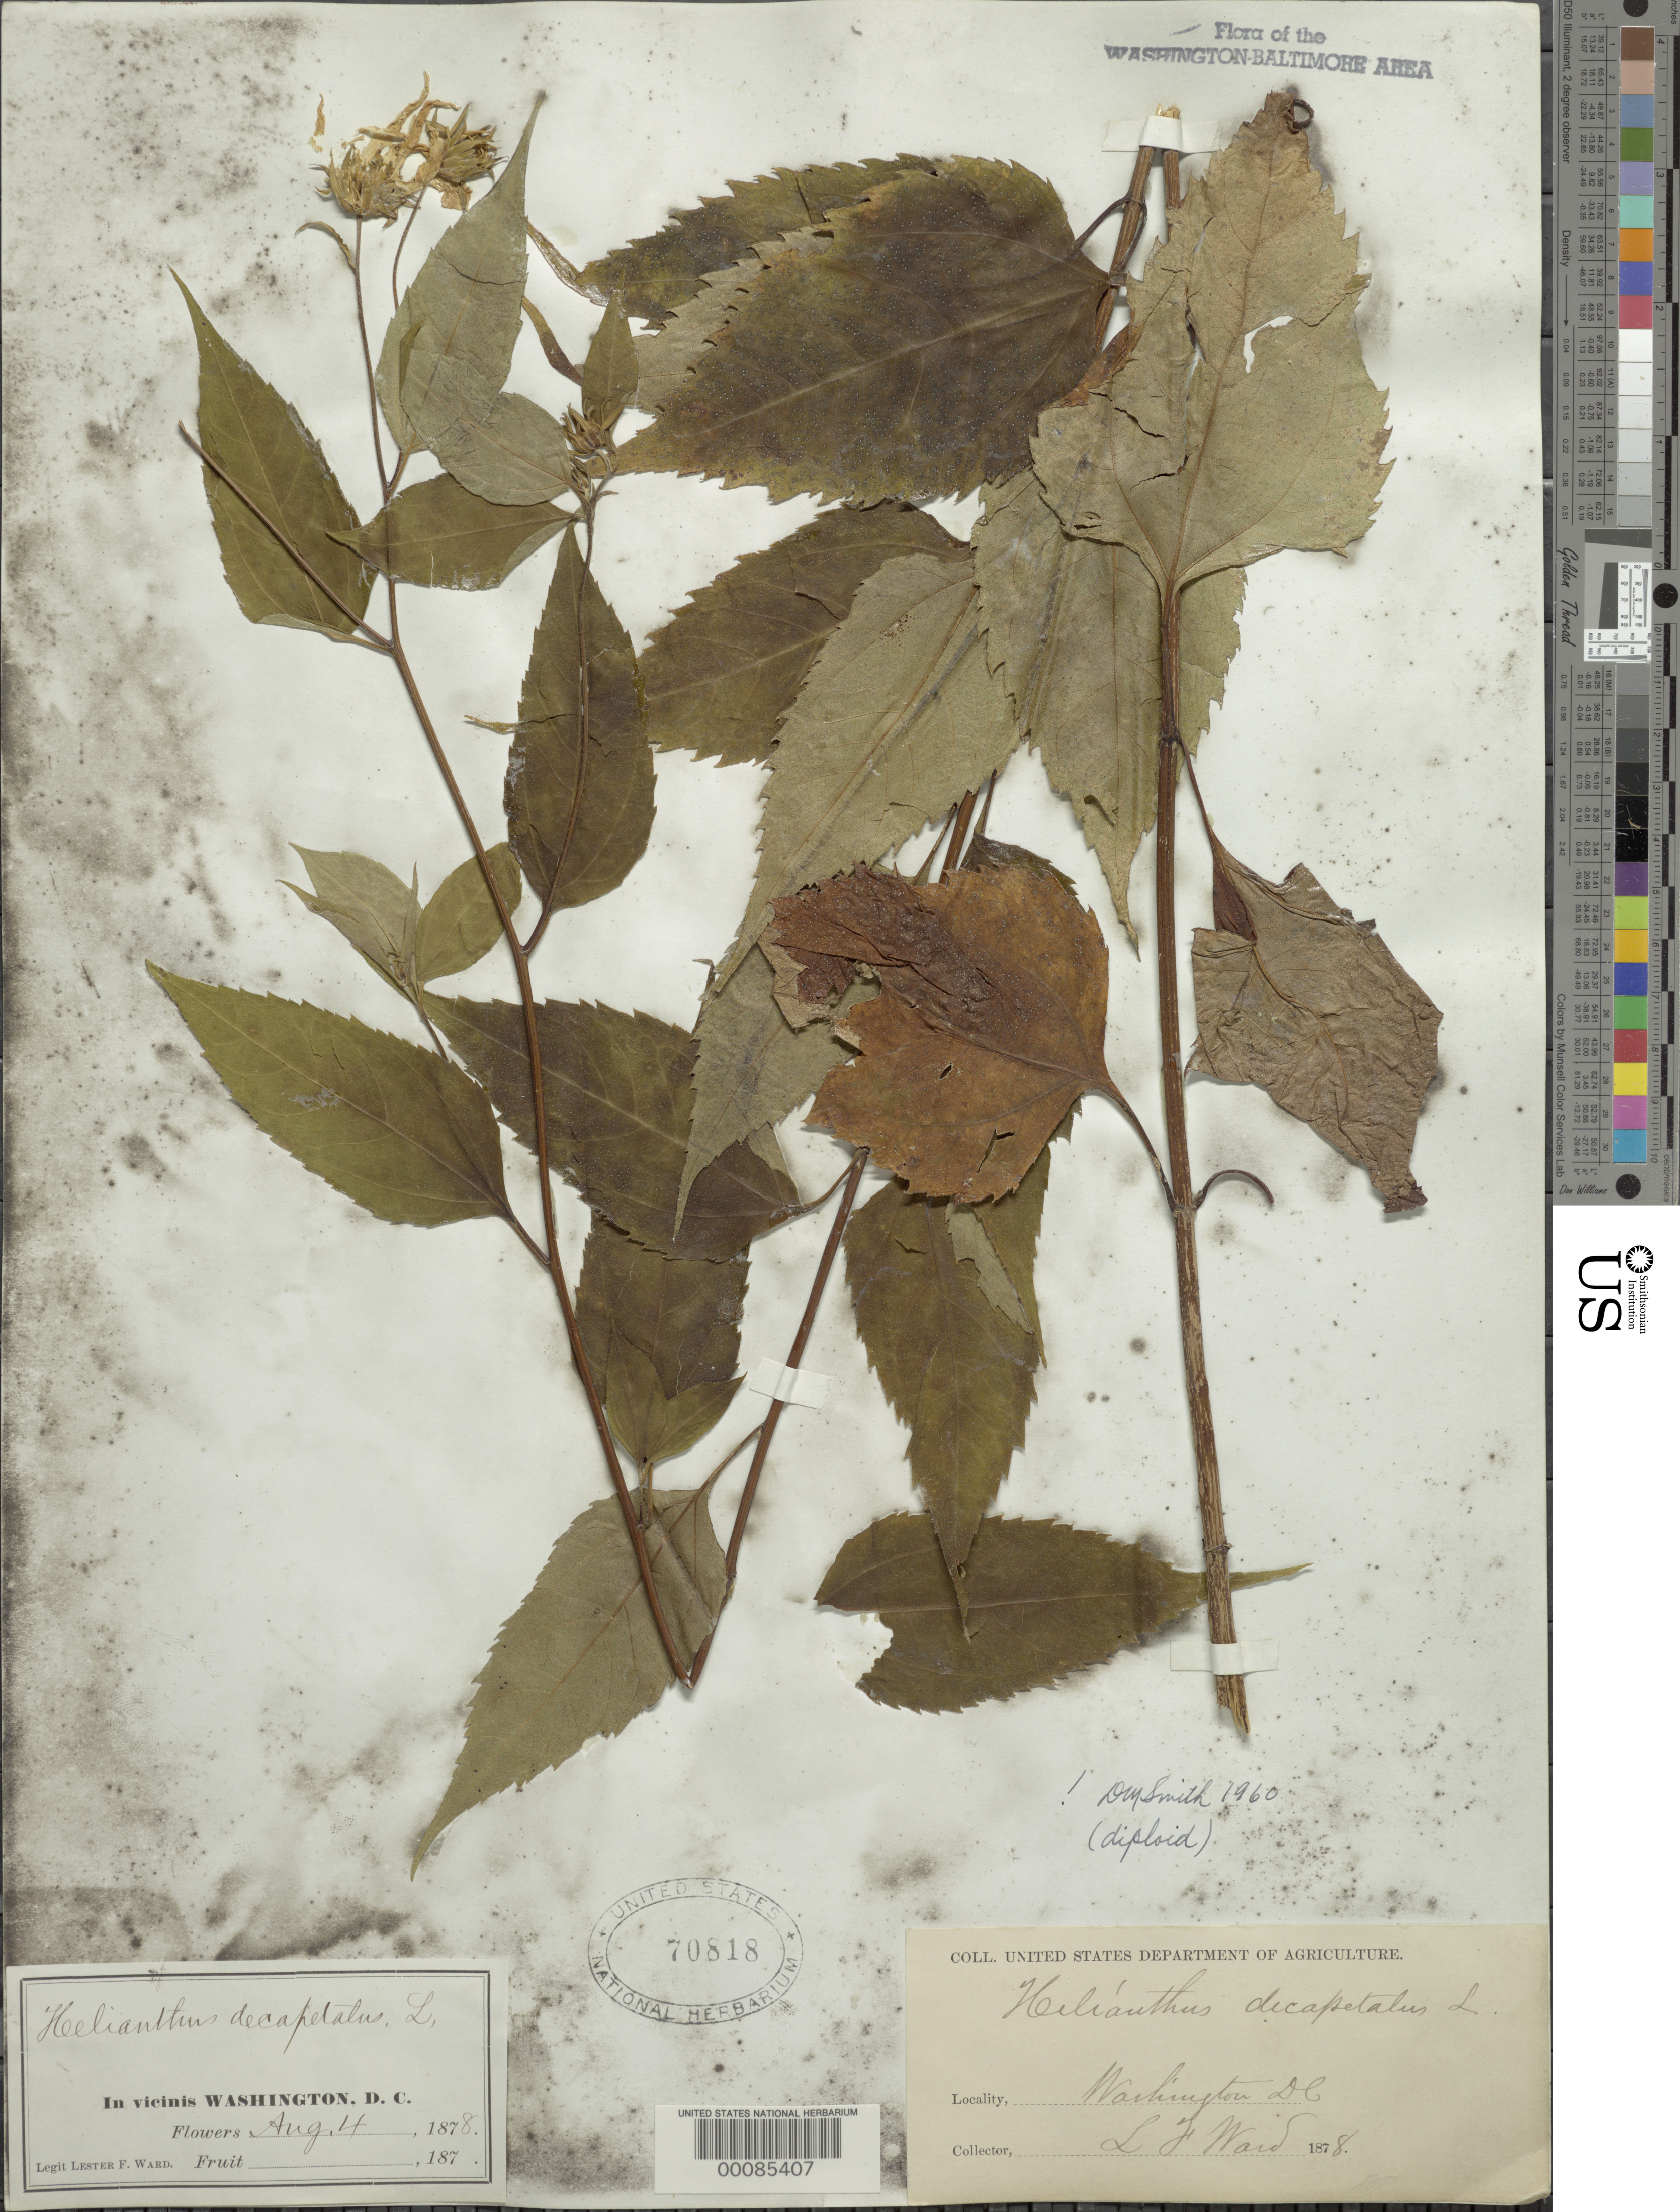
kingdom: Plantae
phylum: Tracheophyta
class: Magnoliopsida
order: Asterales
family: Asteraceae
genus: Helianthus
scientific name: Helianthus decapetalus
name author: L.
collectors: L. F. Ward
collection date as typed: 04 Aug 1878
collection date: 1878-08-04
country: United States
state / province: District of Columbia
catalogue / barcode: US 70818